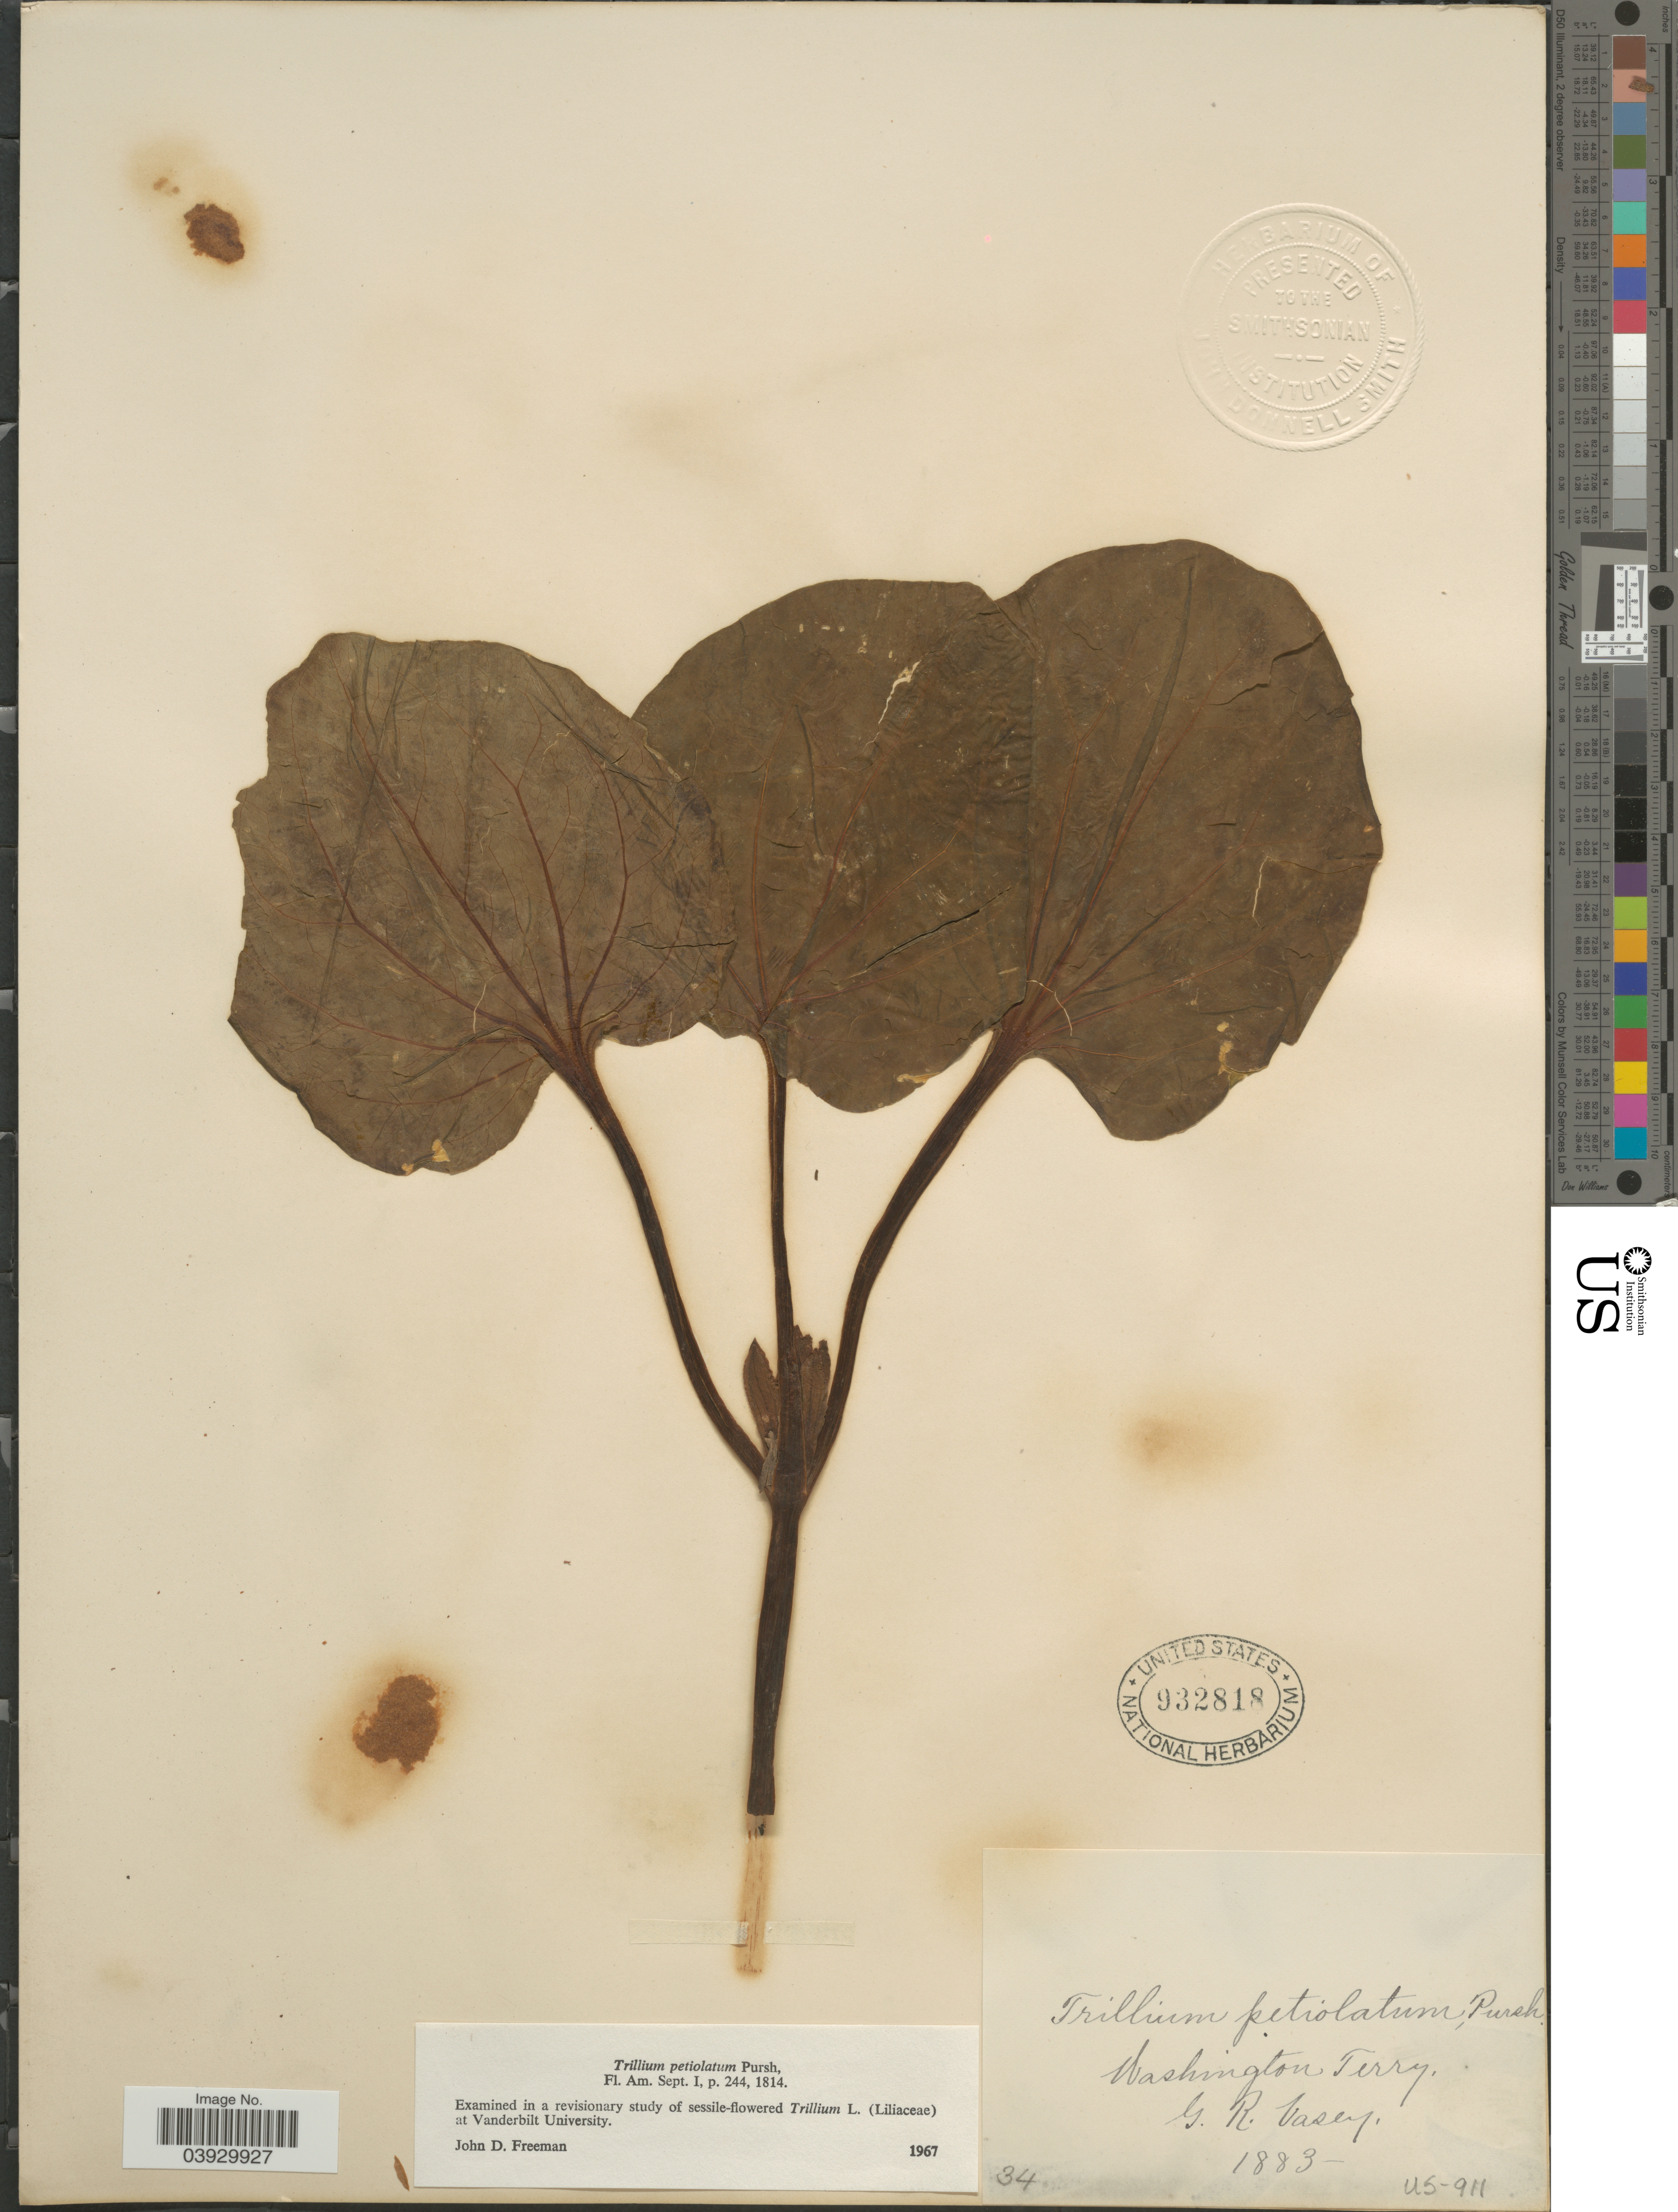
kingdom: Plantae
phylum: Tracheophyta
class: Liliopsida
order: Liliales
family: Melanthiaceae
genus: Trillium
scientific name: Trillium petiolatum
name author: Pursh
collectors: G. R. Vasey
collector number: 34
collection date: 1883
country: United States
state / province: Washington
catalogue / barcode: US 932818